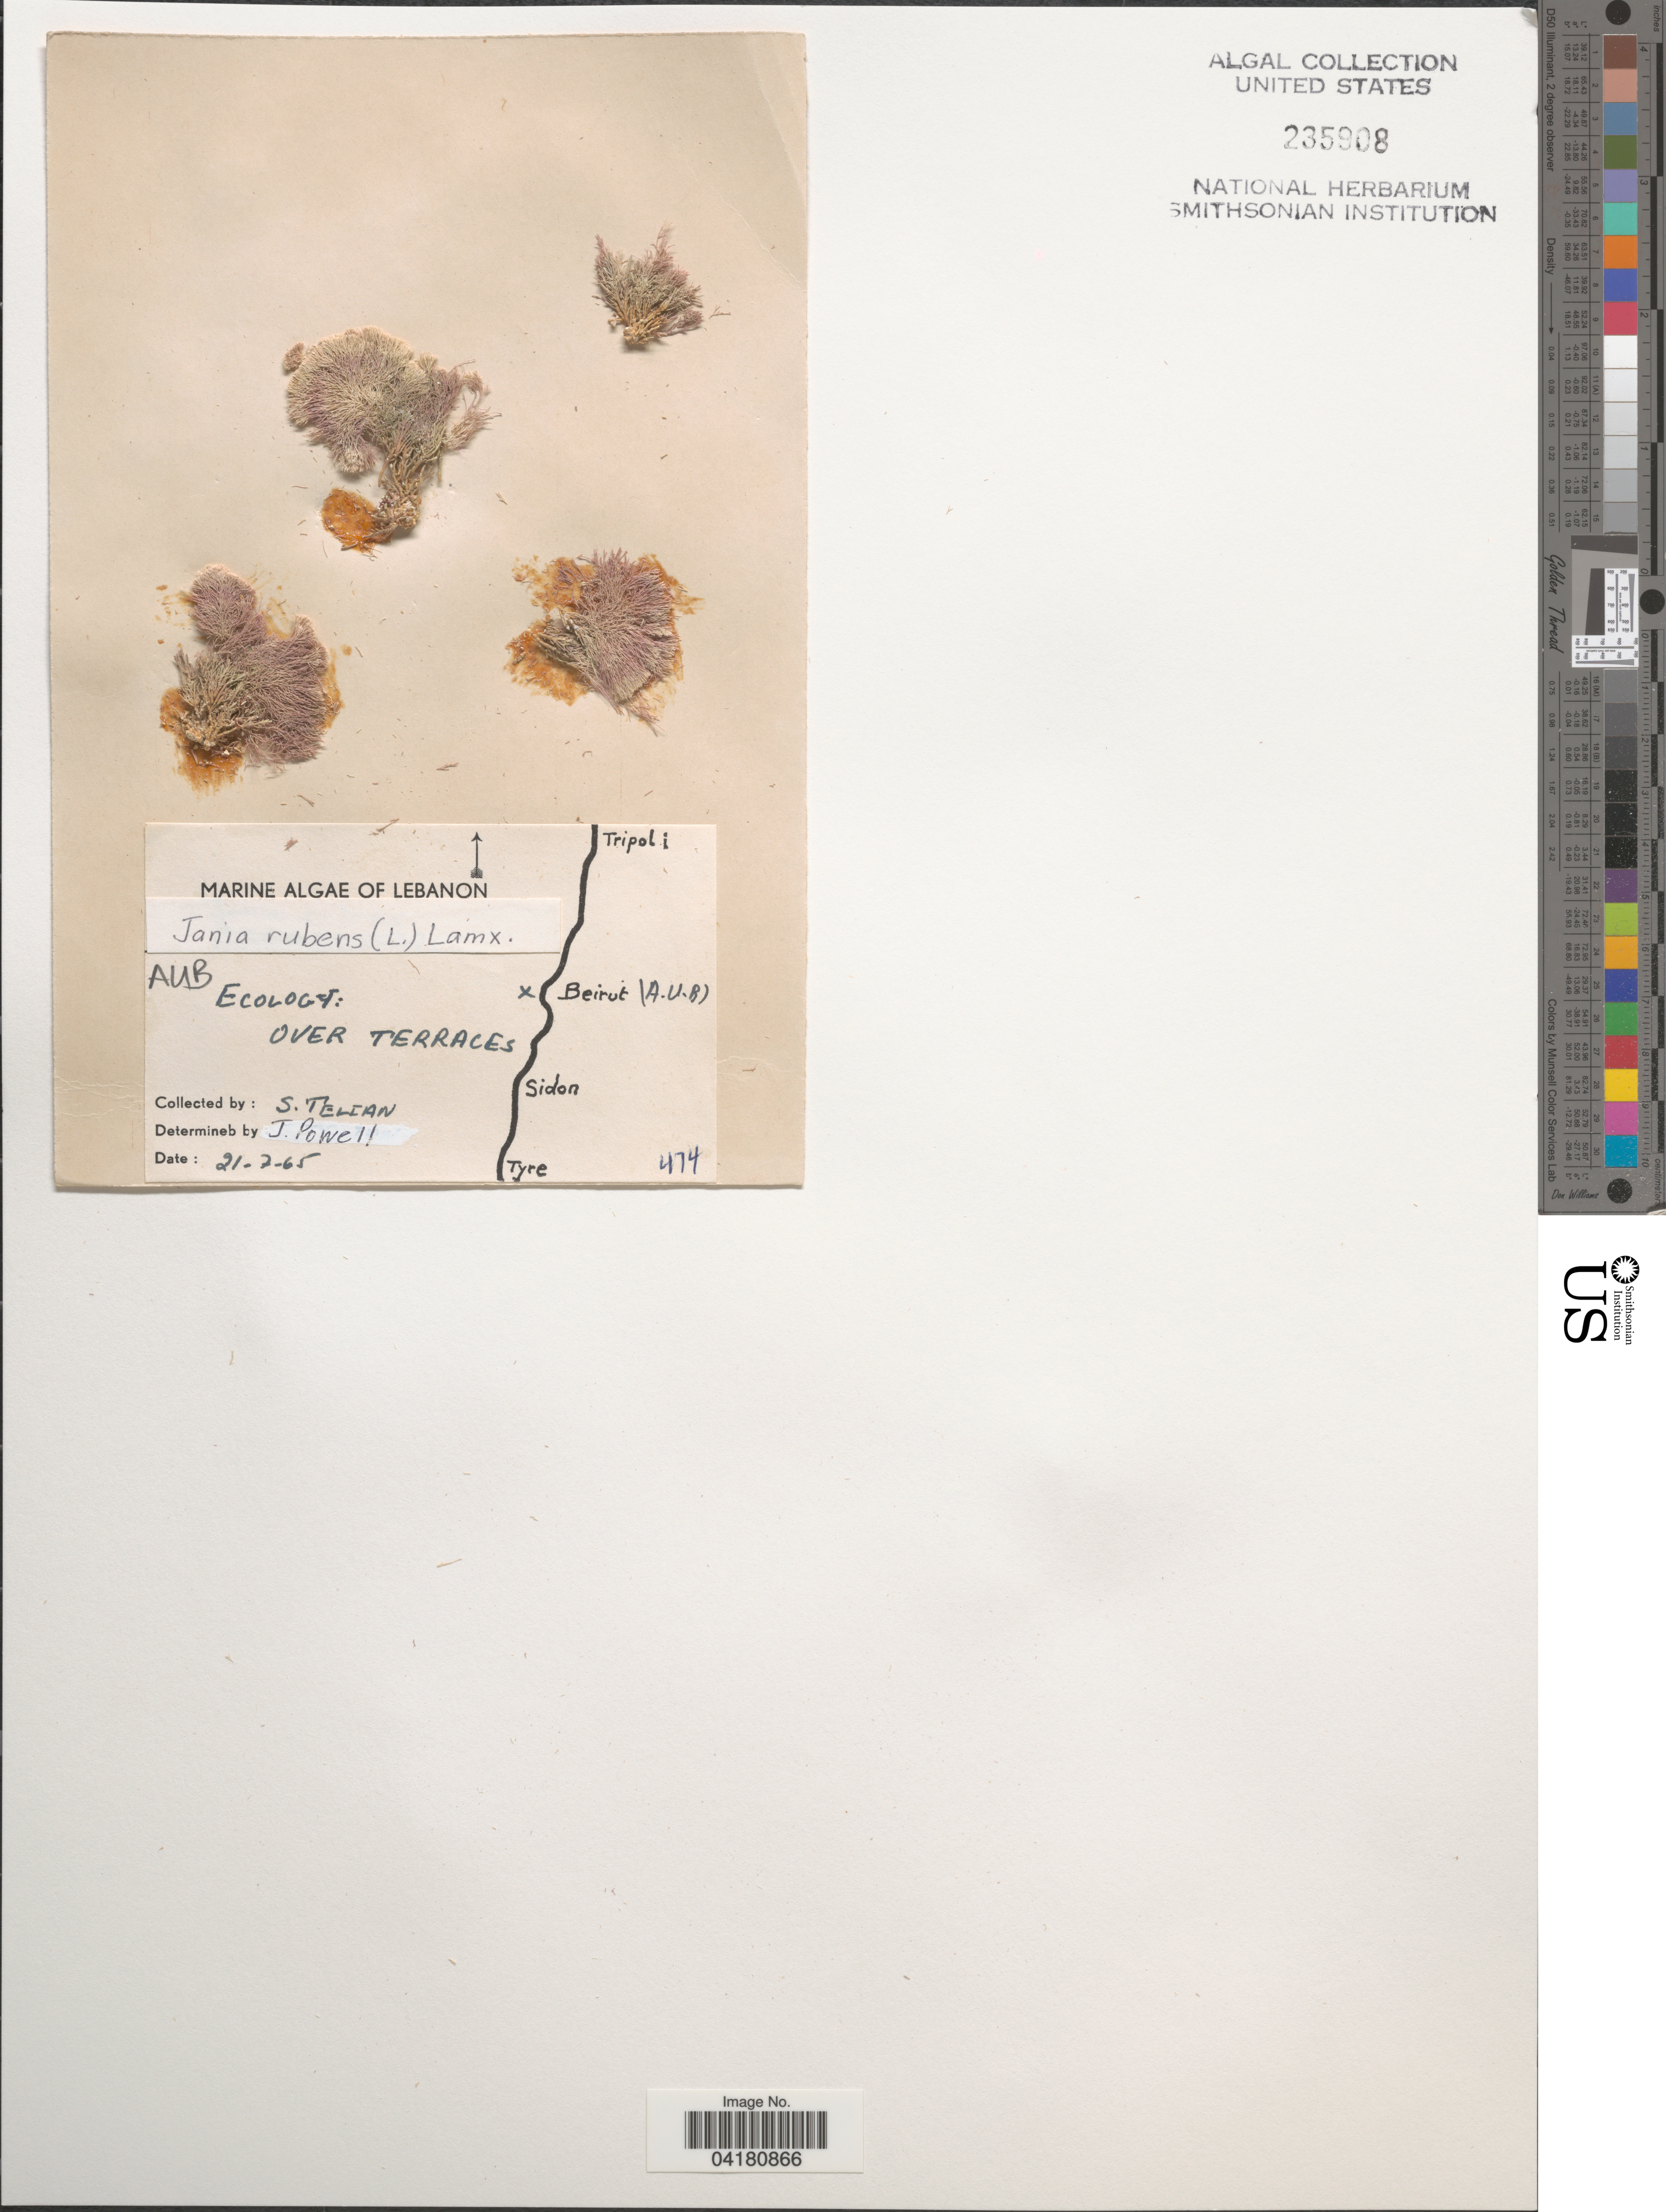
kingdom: Plantae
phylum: Rhodophyta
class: Florideophyceae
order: Corallinales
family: Corallinaceae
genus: Jania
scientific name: Jania rubens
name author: (L.) J.V.Lamouroux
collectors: S. Telian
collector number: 474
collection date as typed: Transcribed d/m/y: 21/7/65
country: Lebanon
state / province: Beyrouth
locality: AUB Ecology: Over terraces. Beirut.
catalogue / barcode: US 235908